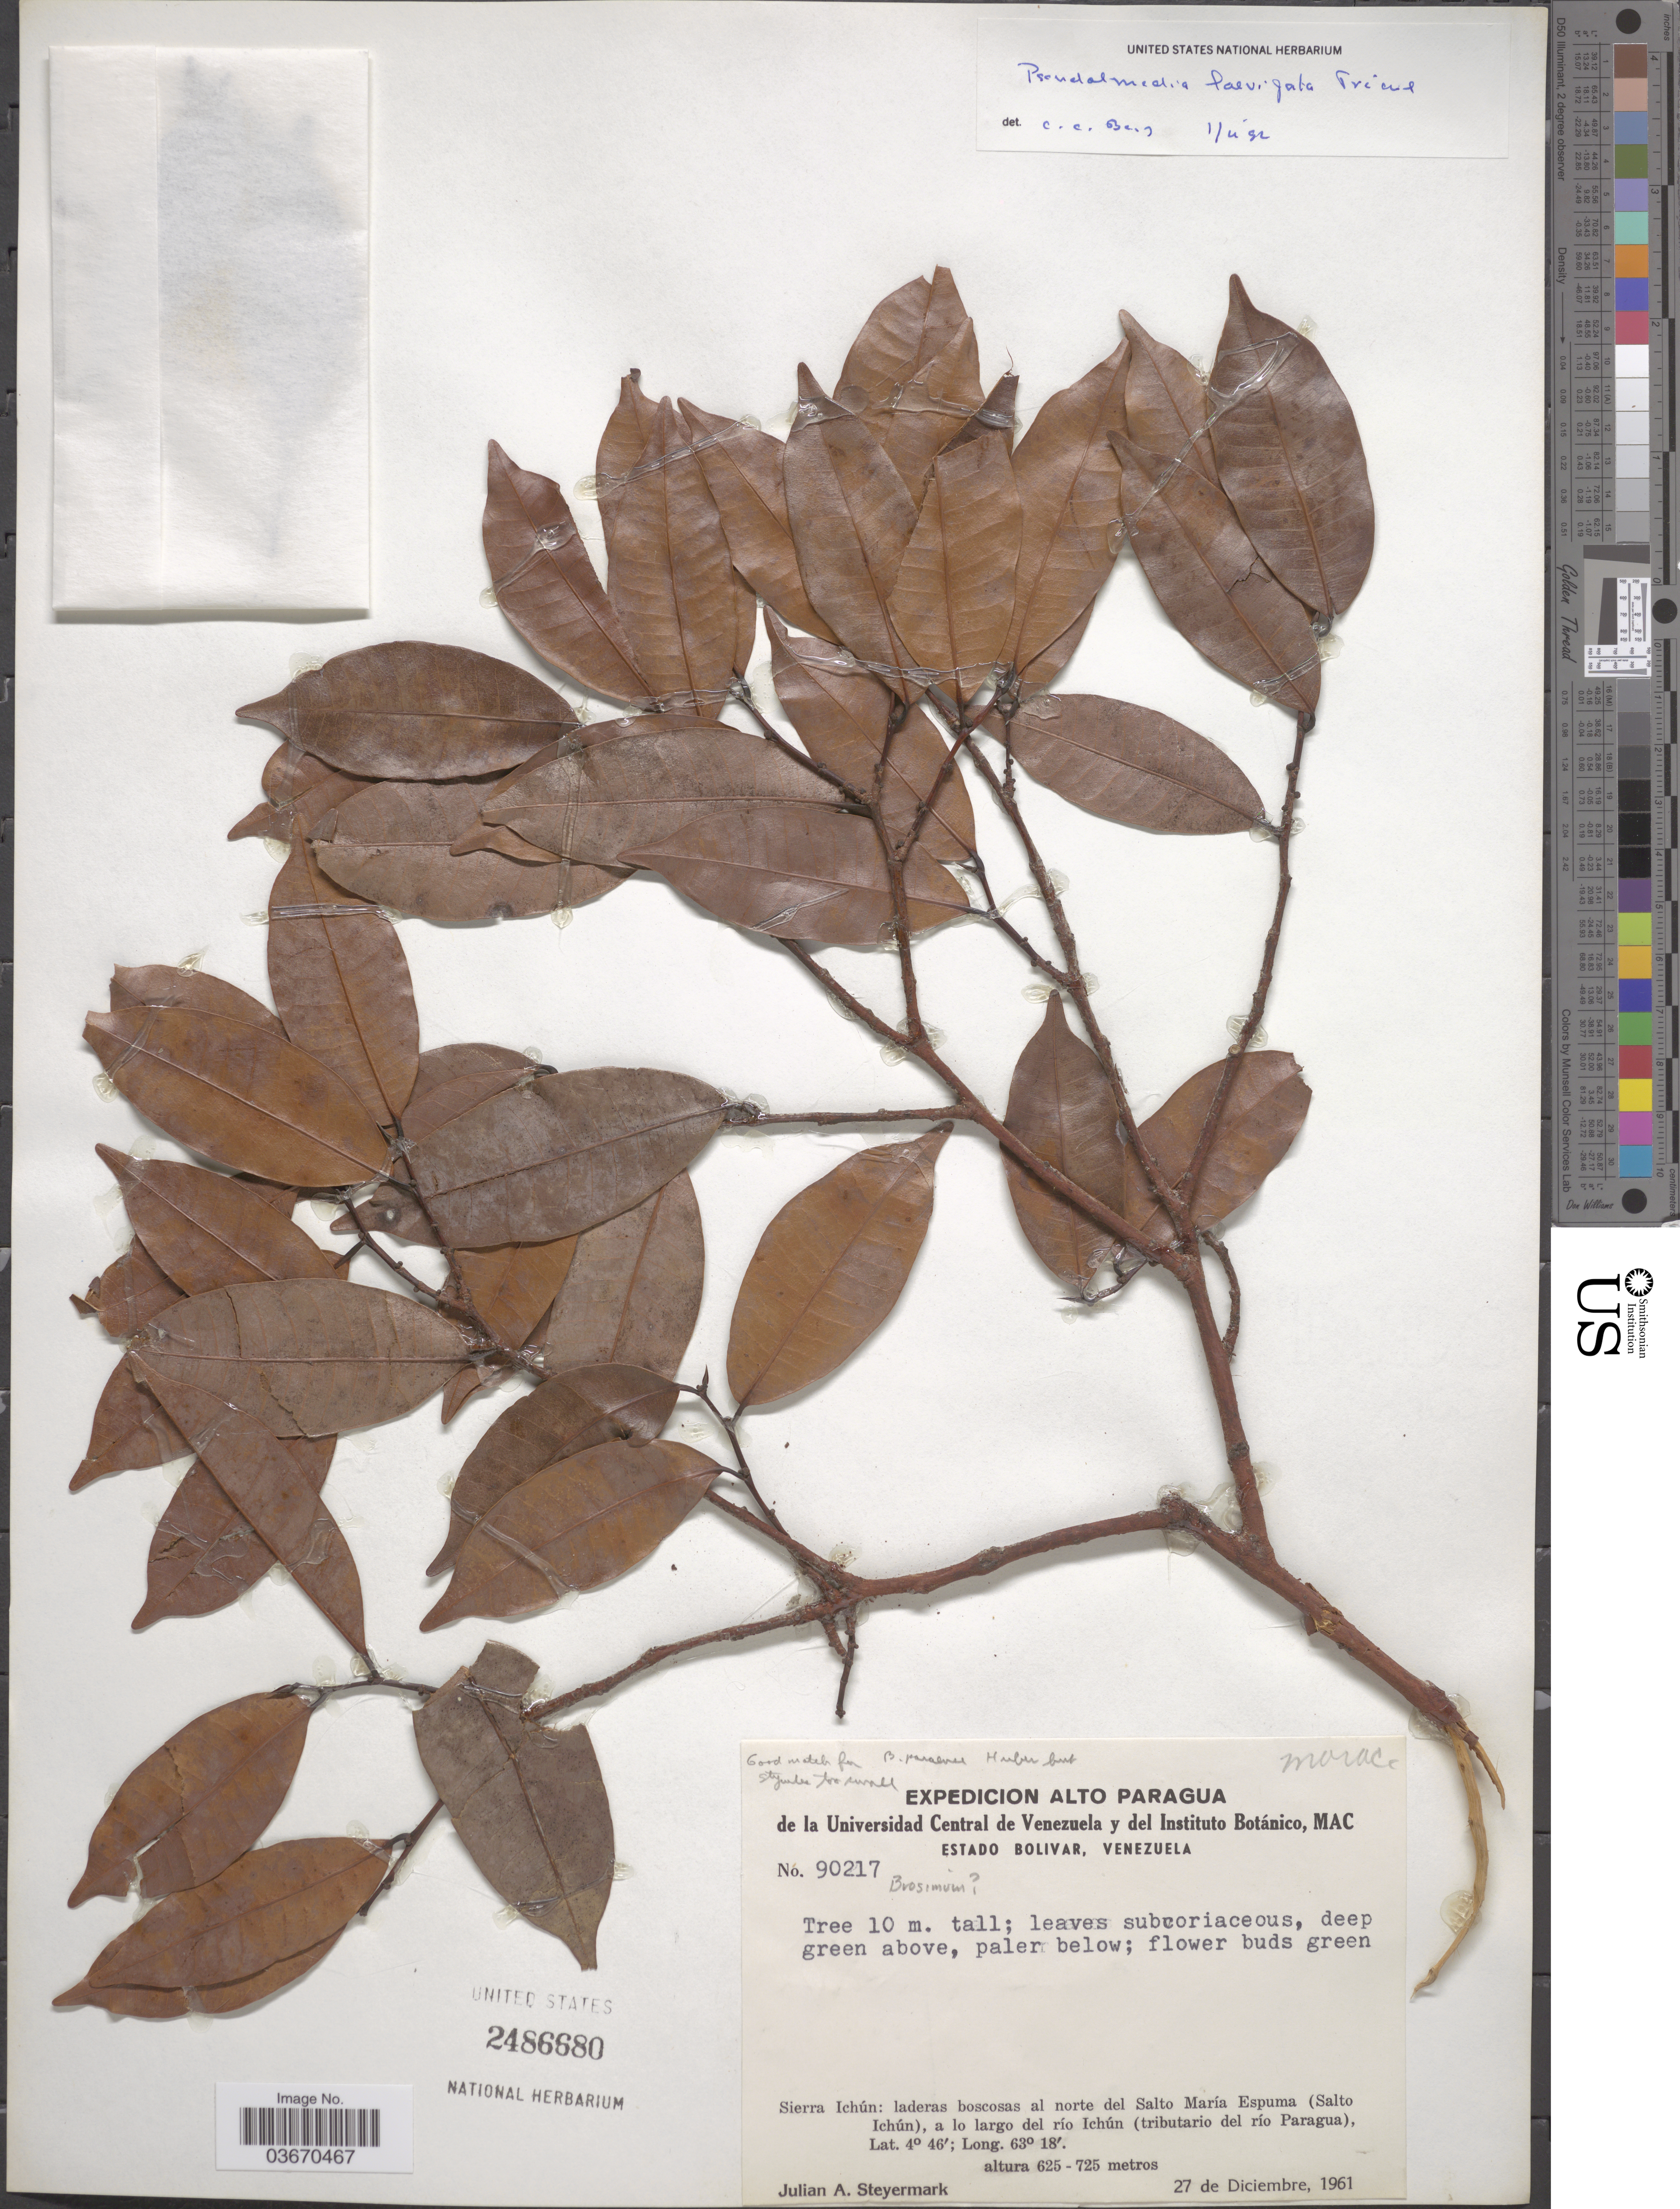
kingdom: Plantae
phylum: Tracheophyta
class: Magnoliopsida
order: Rosales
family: Moraceae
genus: Pseudolmedia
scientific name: Pseudolmedia laevigata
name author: Trécul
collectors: J. Steyermark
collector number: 90217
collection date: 1961-12-27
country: Venezuela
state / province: Bolivar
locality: Alto Paragua. Sierra Ichún: laderas boscosas al norte del Salto María Espuma (Salto Ichún), a lo largo del río Ichún (tributario del río Paragua).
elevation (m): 625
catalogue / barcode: US 2486680